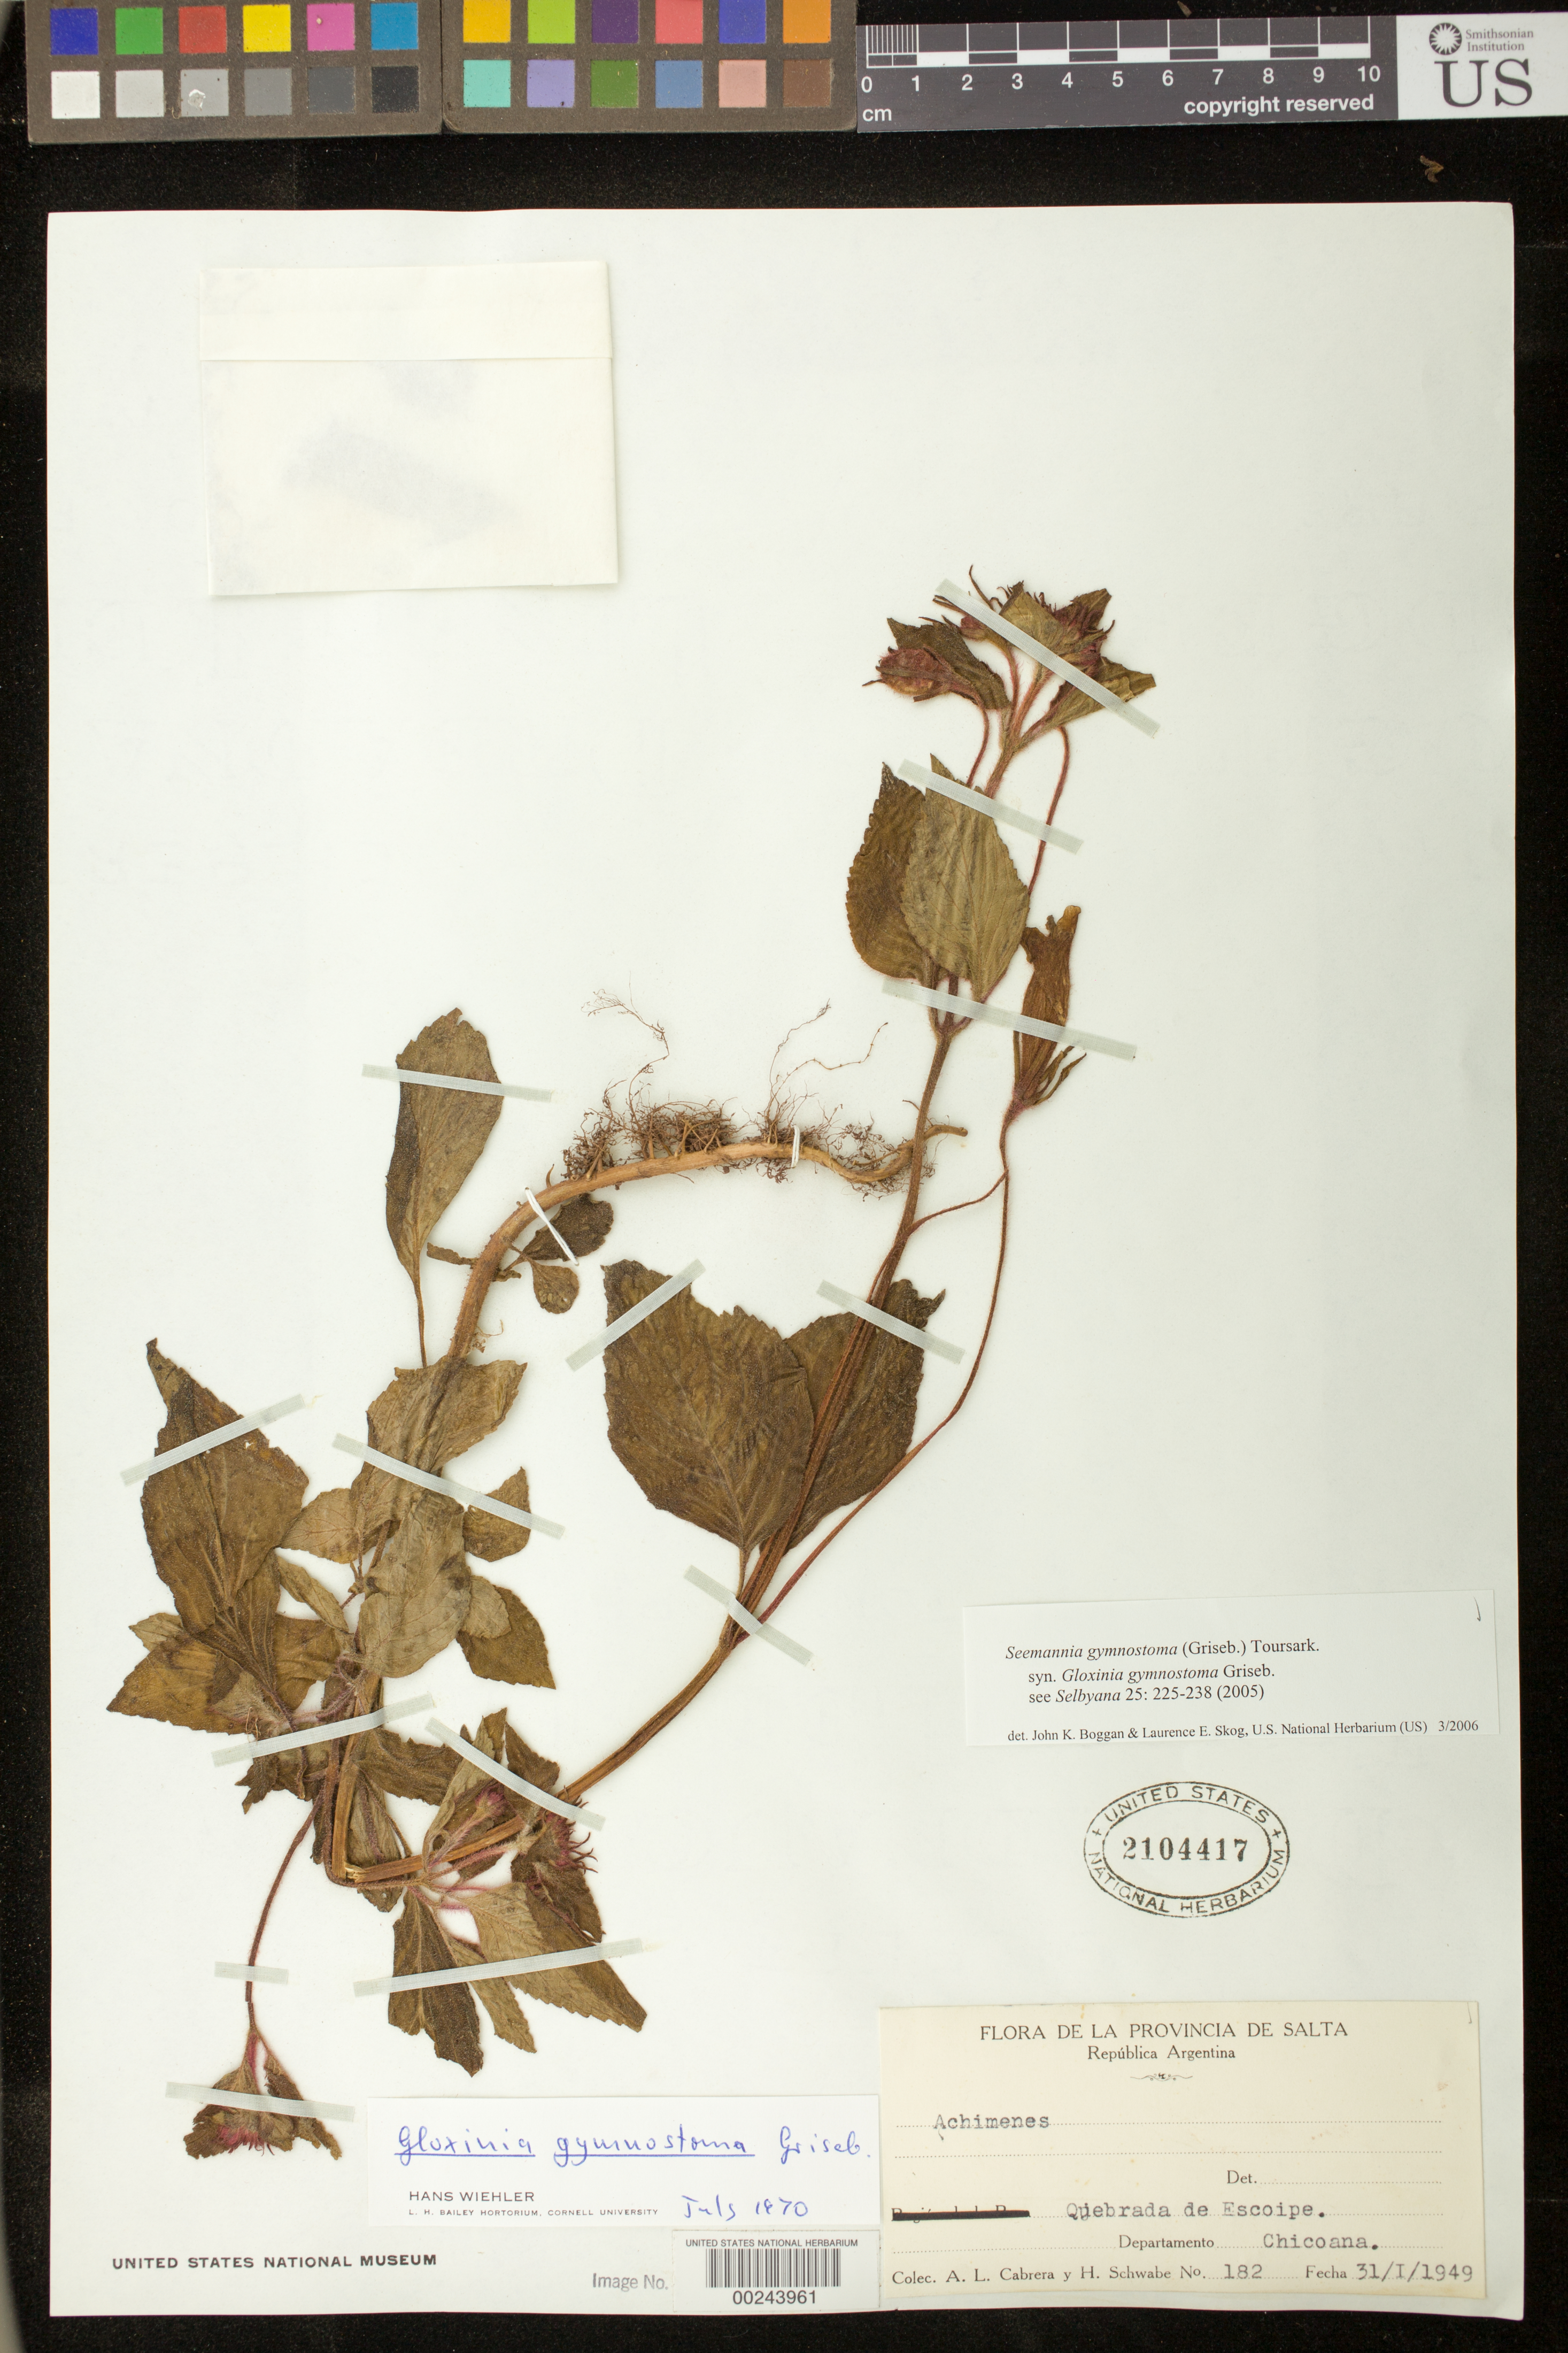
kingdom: Plantae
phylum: Tracheophyta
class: Magnoliopsida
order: Lamiales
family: Gesneriaceae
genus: Seemannia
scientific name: Seemannia gymnostoma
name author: (Griseb.) Toursark.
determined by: Boggan, J. K.; Skog, L. E.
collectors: A. L. Cabrera & H. Schwabe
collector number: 182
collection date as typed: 31 Jan 1949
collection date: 1949-01-31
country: Argentina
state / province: Salta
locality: Dept. Chicoana, Quebrada de Escoipe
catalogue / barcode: US 2104417